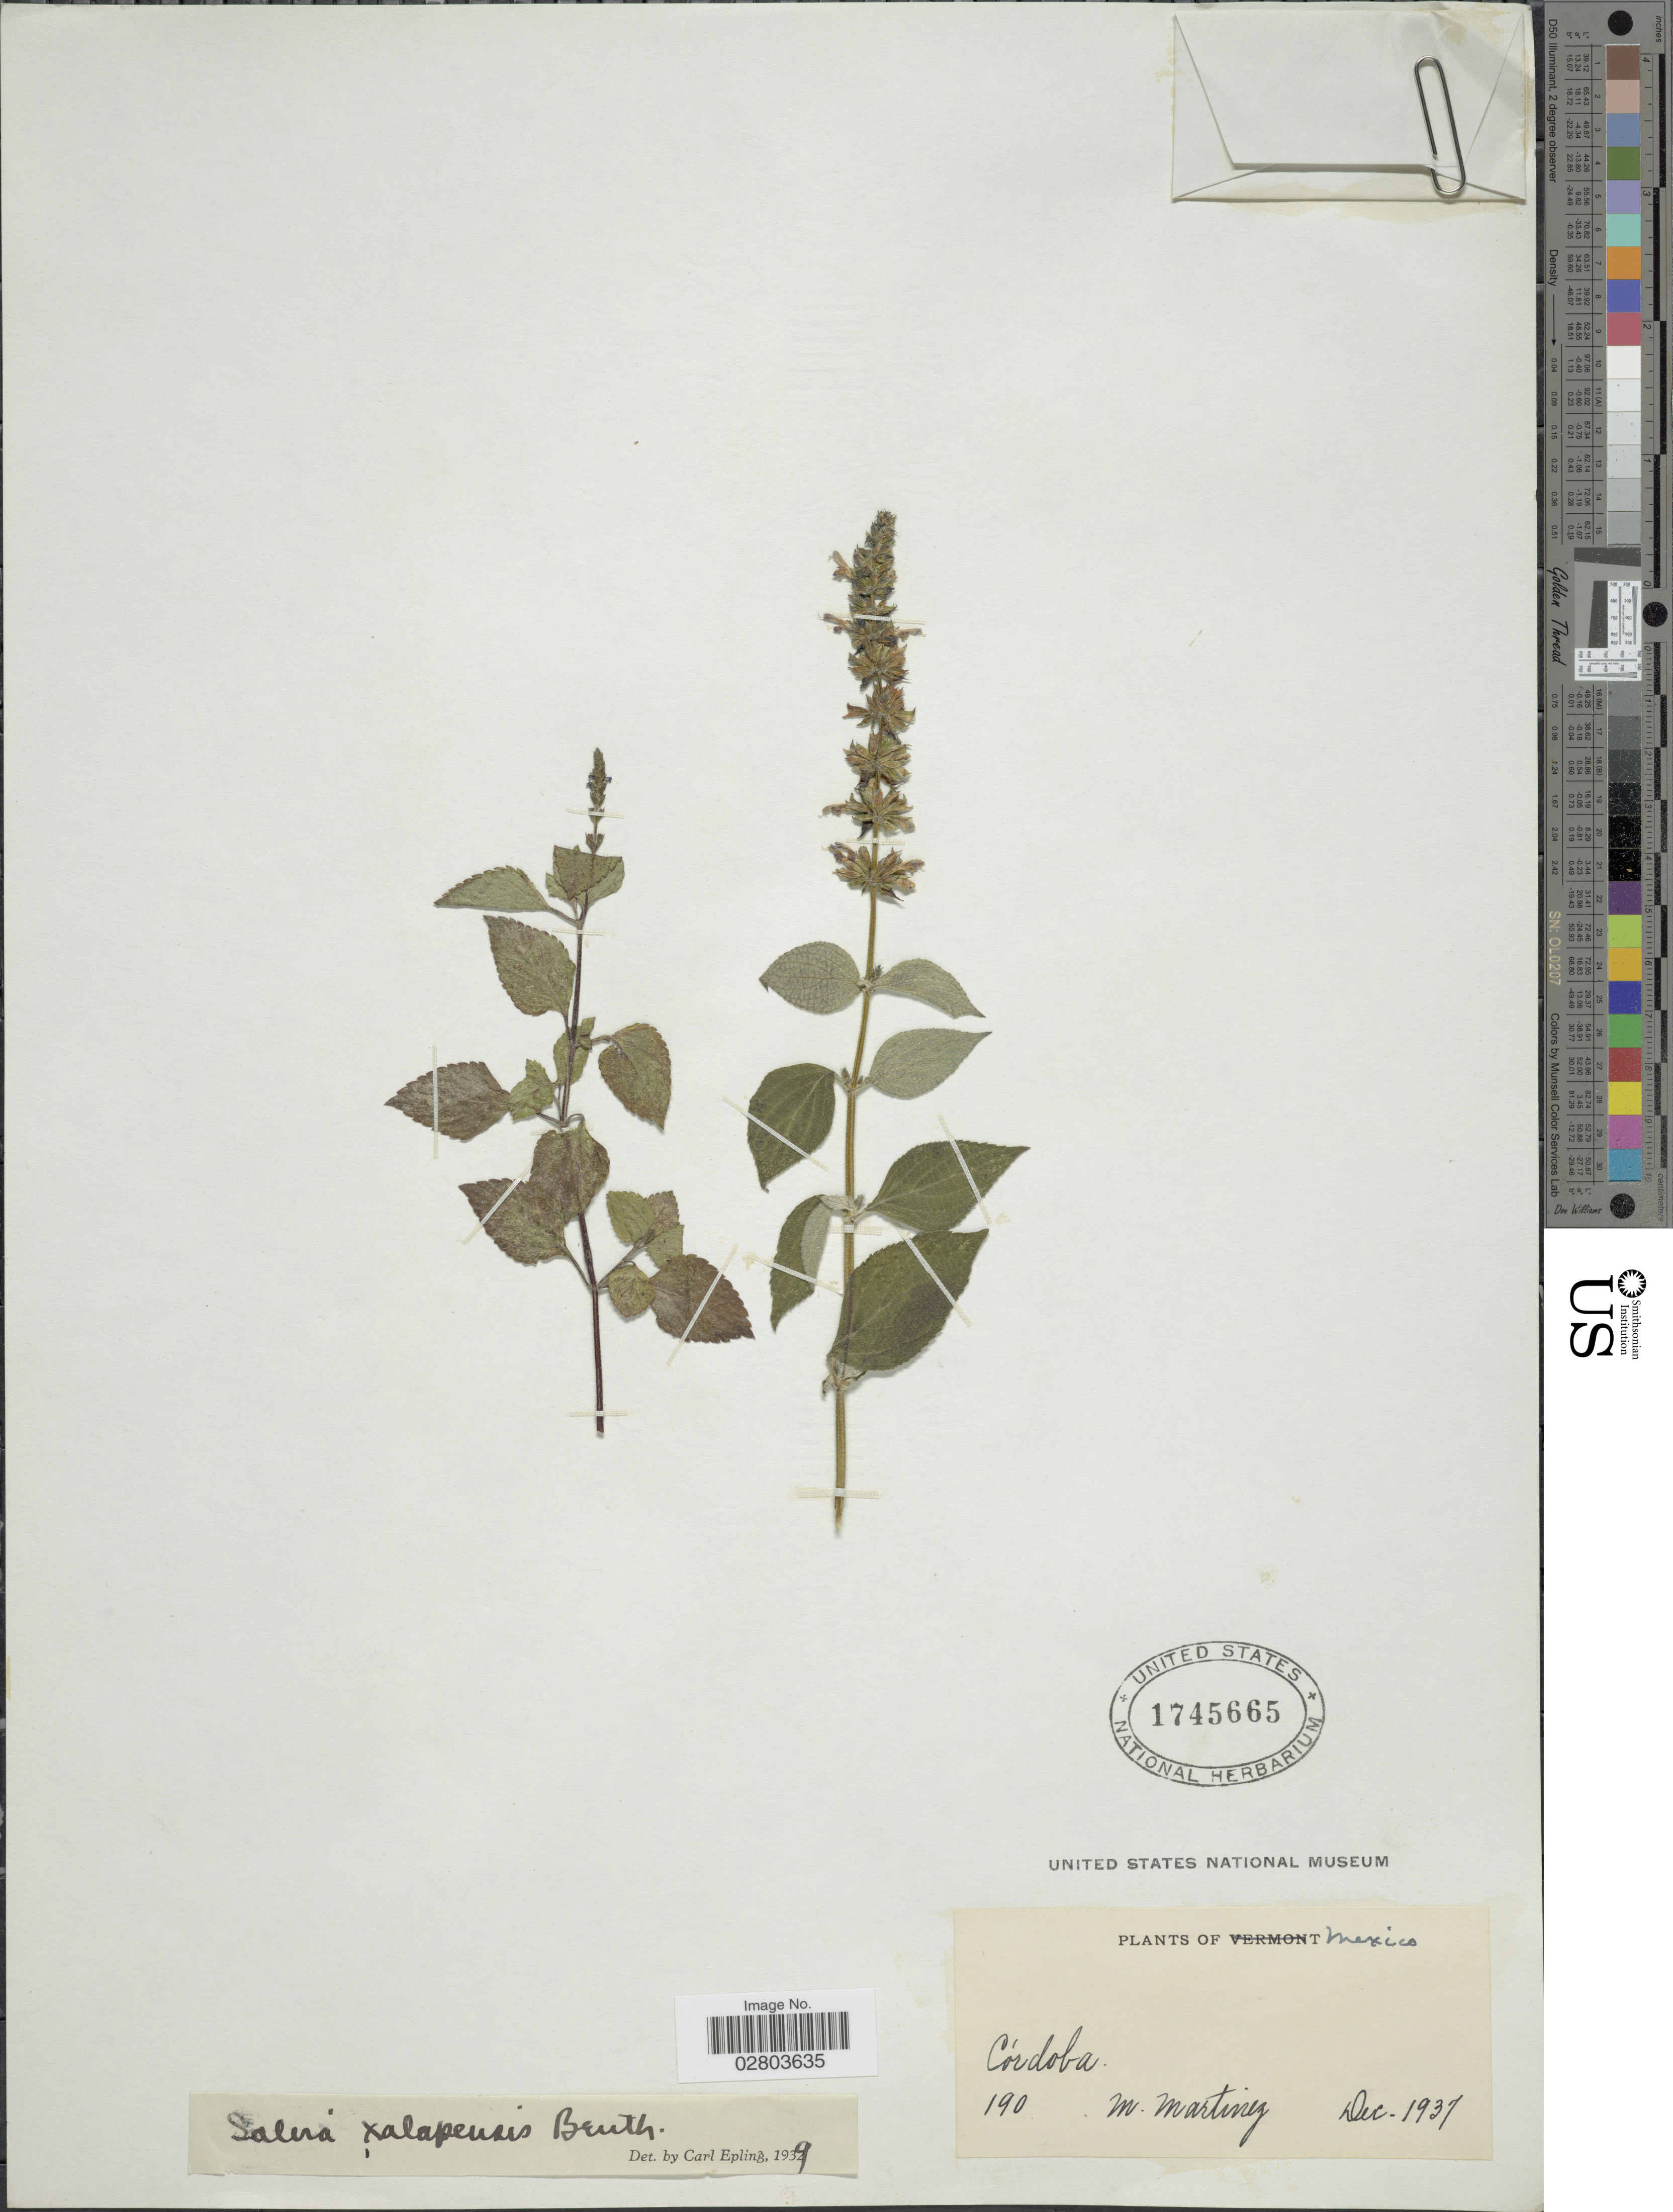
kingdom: Plantae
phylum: Tracheophyta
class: Magnoliopsida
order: Lamiales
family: Lamiaceae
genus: Salvia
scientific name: Salvia xalapensis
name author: Benth.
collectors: M. Martinez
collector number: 190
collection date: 1937-12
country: Mexico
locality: Córdoba.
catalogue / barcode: US 1745665